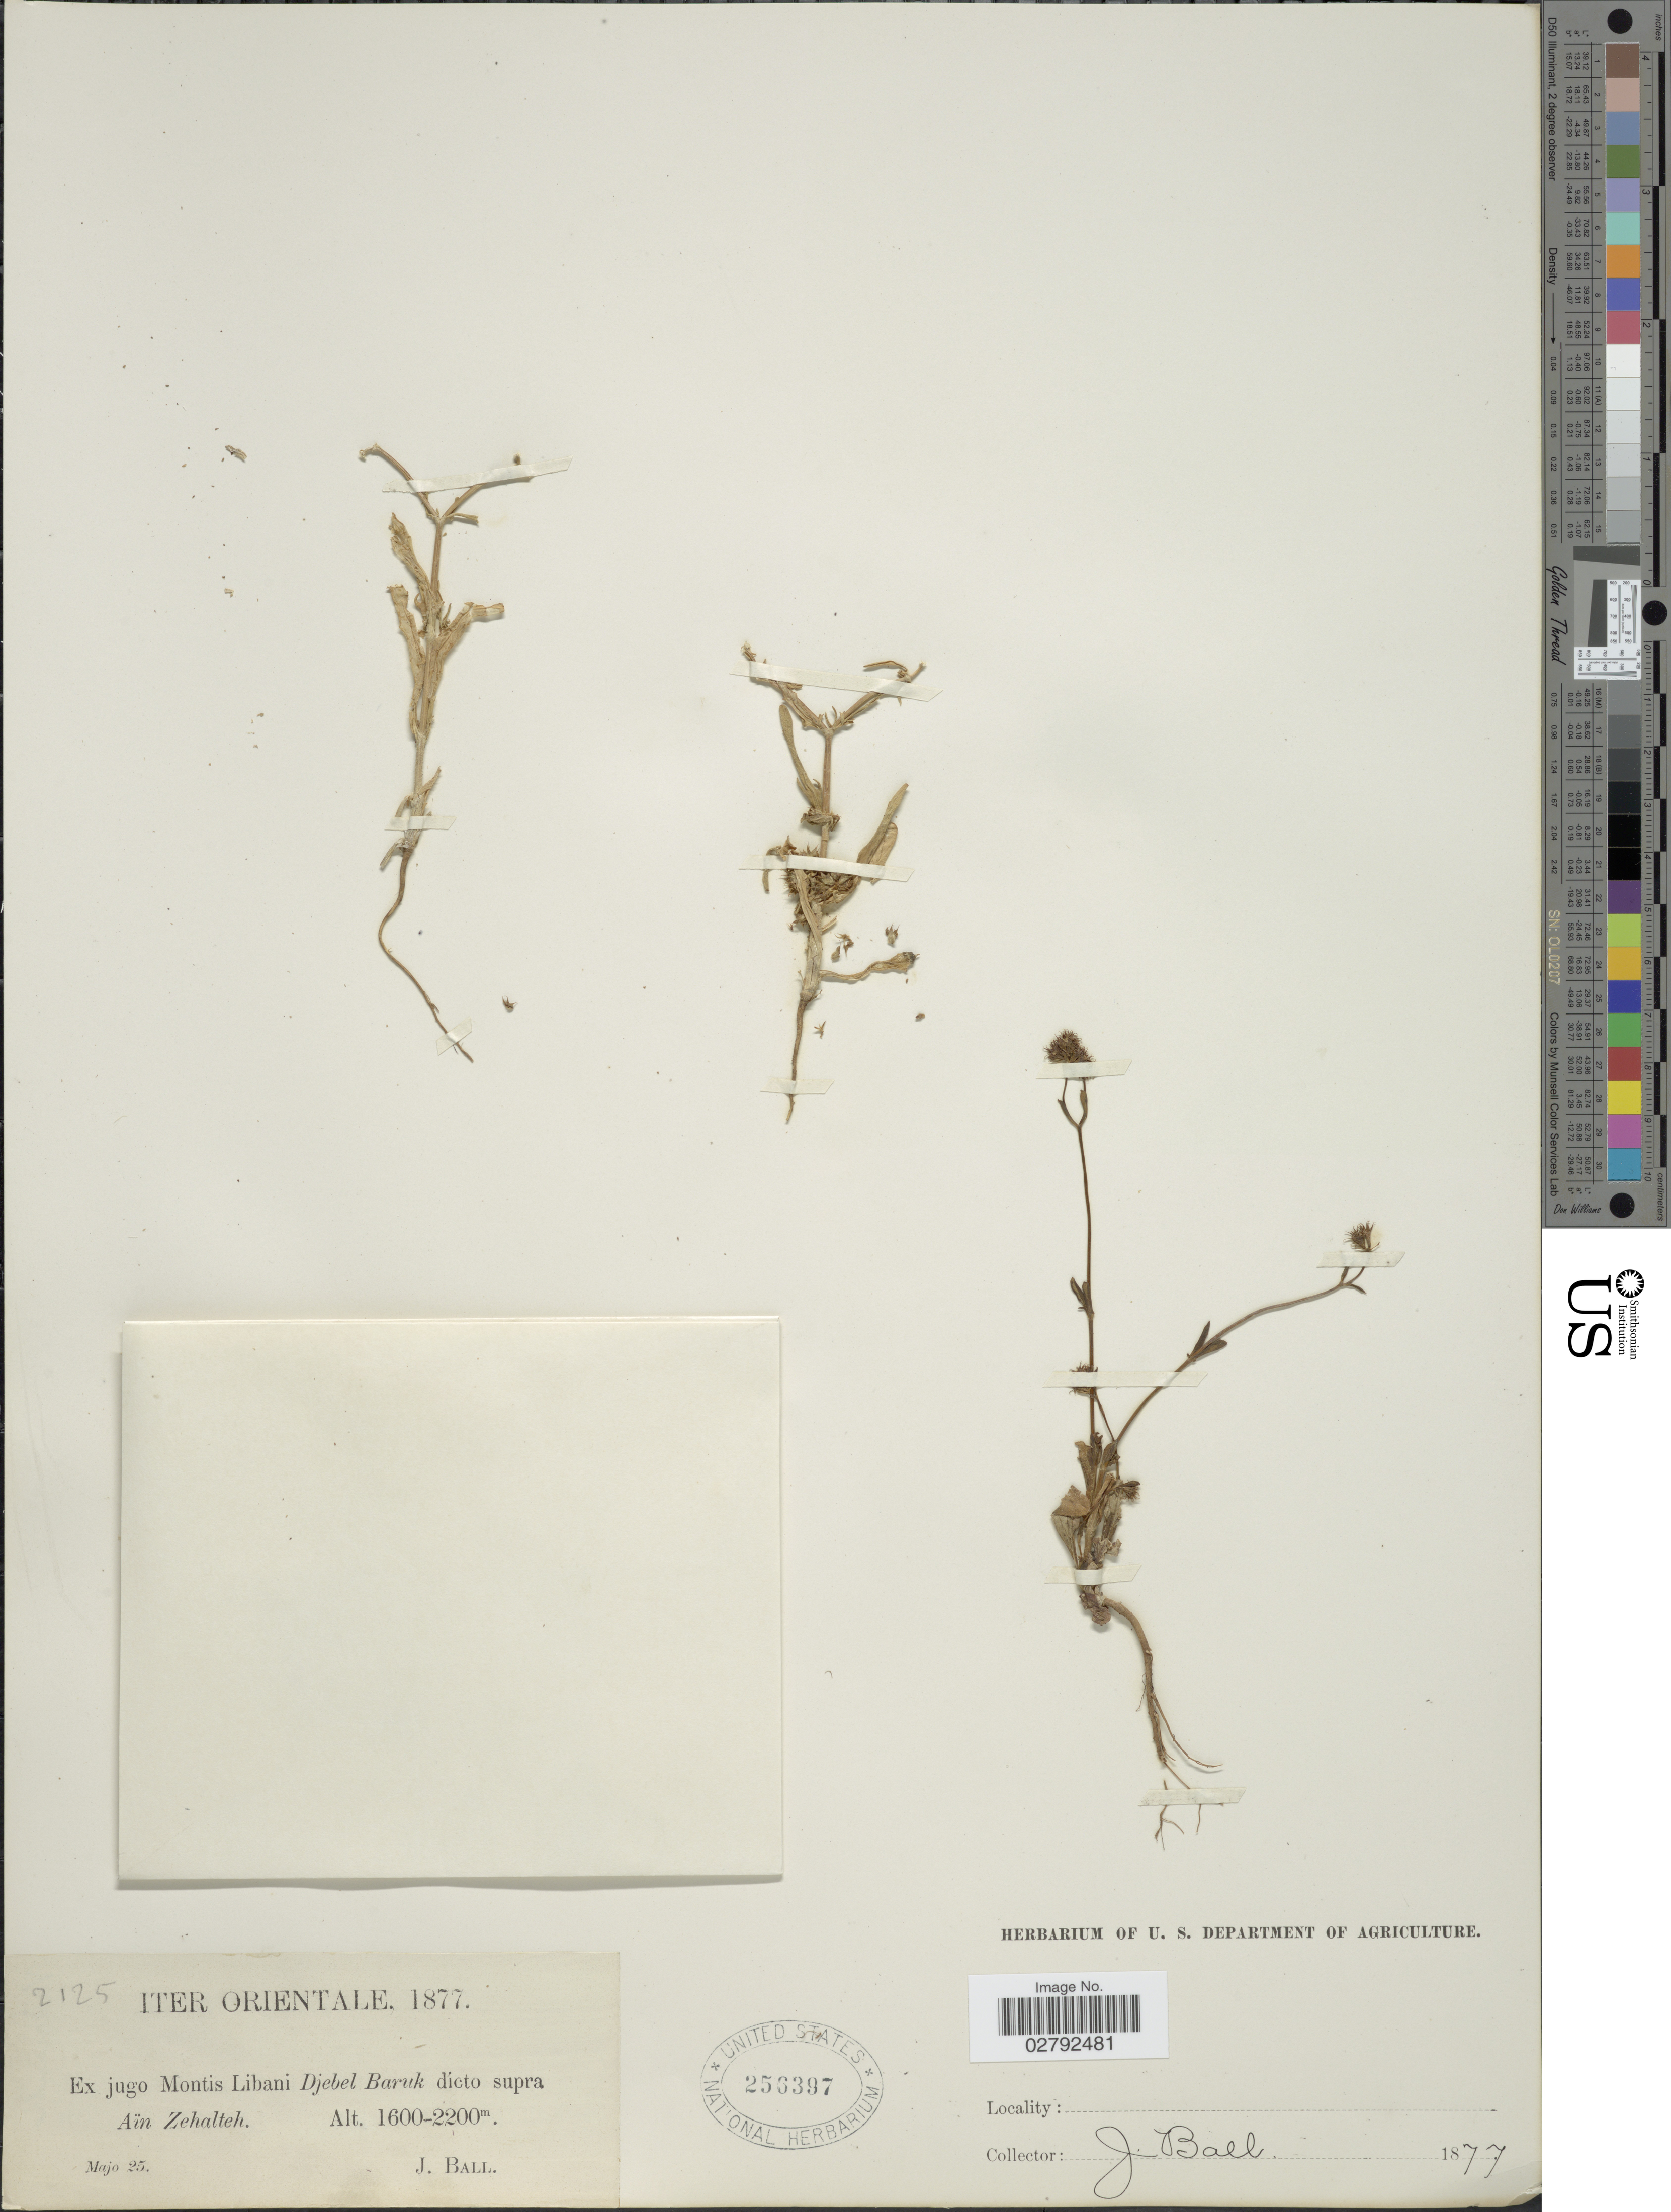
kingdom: Plantae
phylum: Tracheophyta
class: Magnoliopsida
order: Dipsacales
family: Caprifoliaceae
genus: Valerianella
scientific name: Valerianella sp.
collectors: J. Ball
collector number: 2125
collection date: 1877-05-25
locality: Orientale. Jugo Montis Libani Djebel Baruk dicto supra Aïn Zehalteh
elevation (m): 1600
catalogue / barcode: US 256397